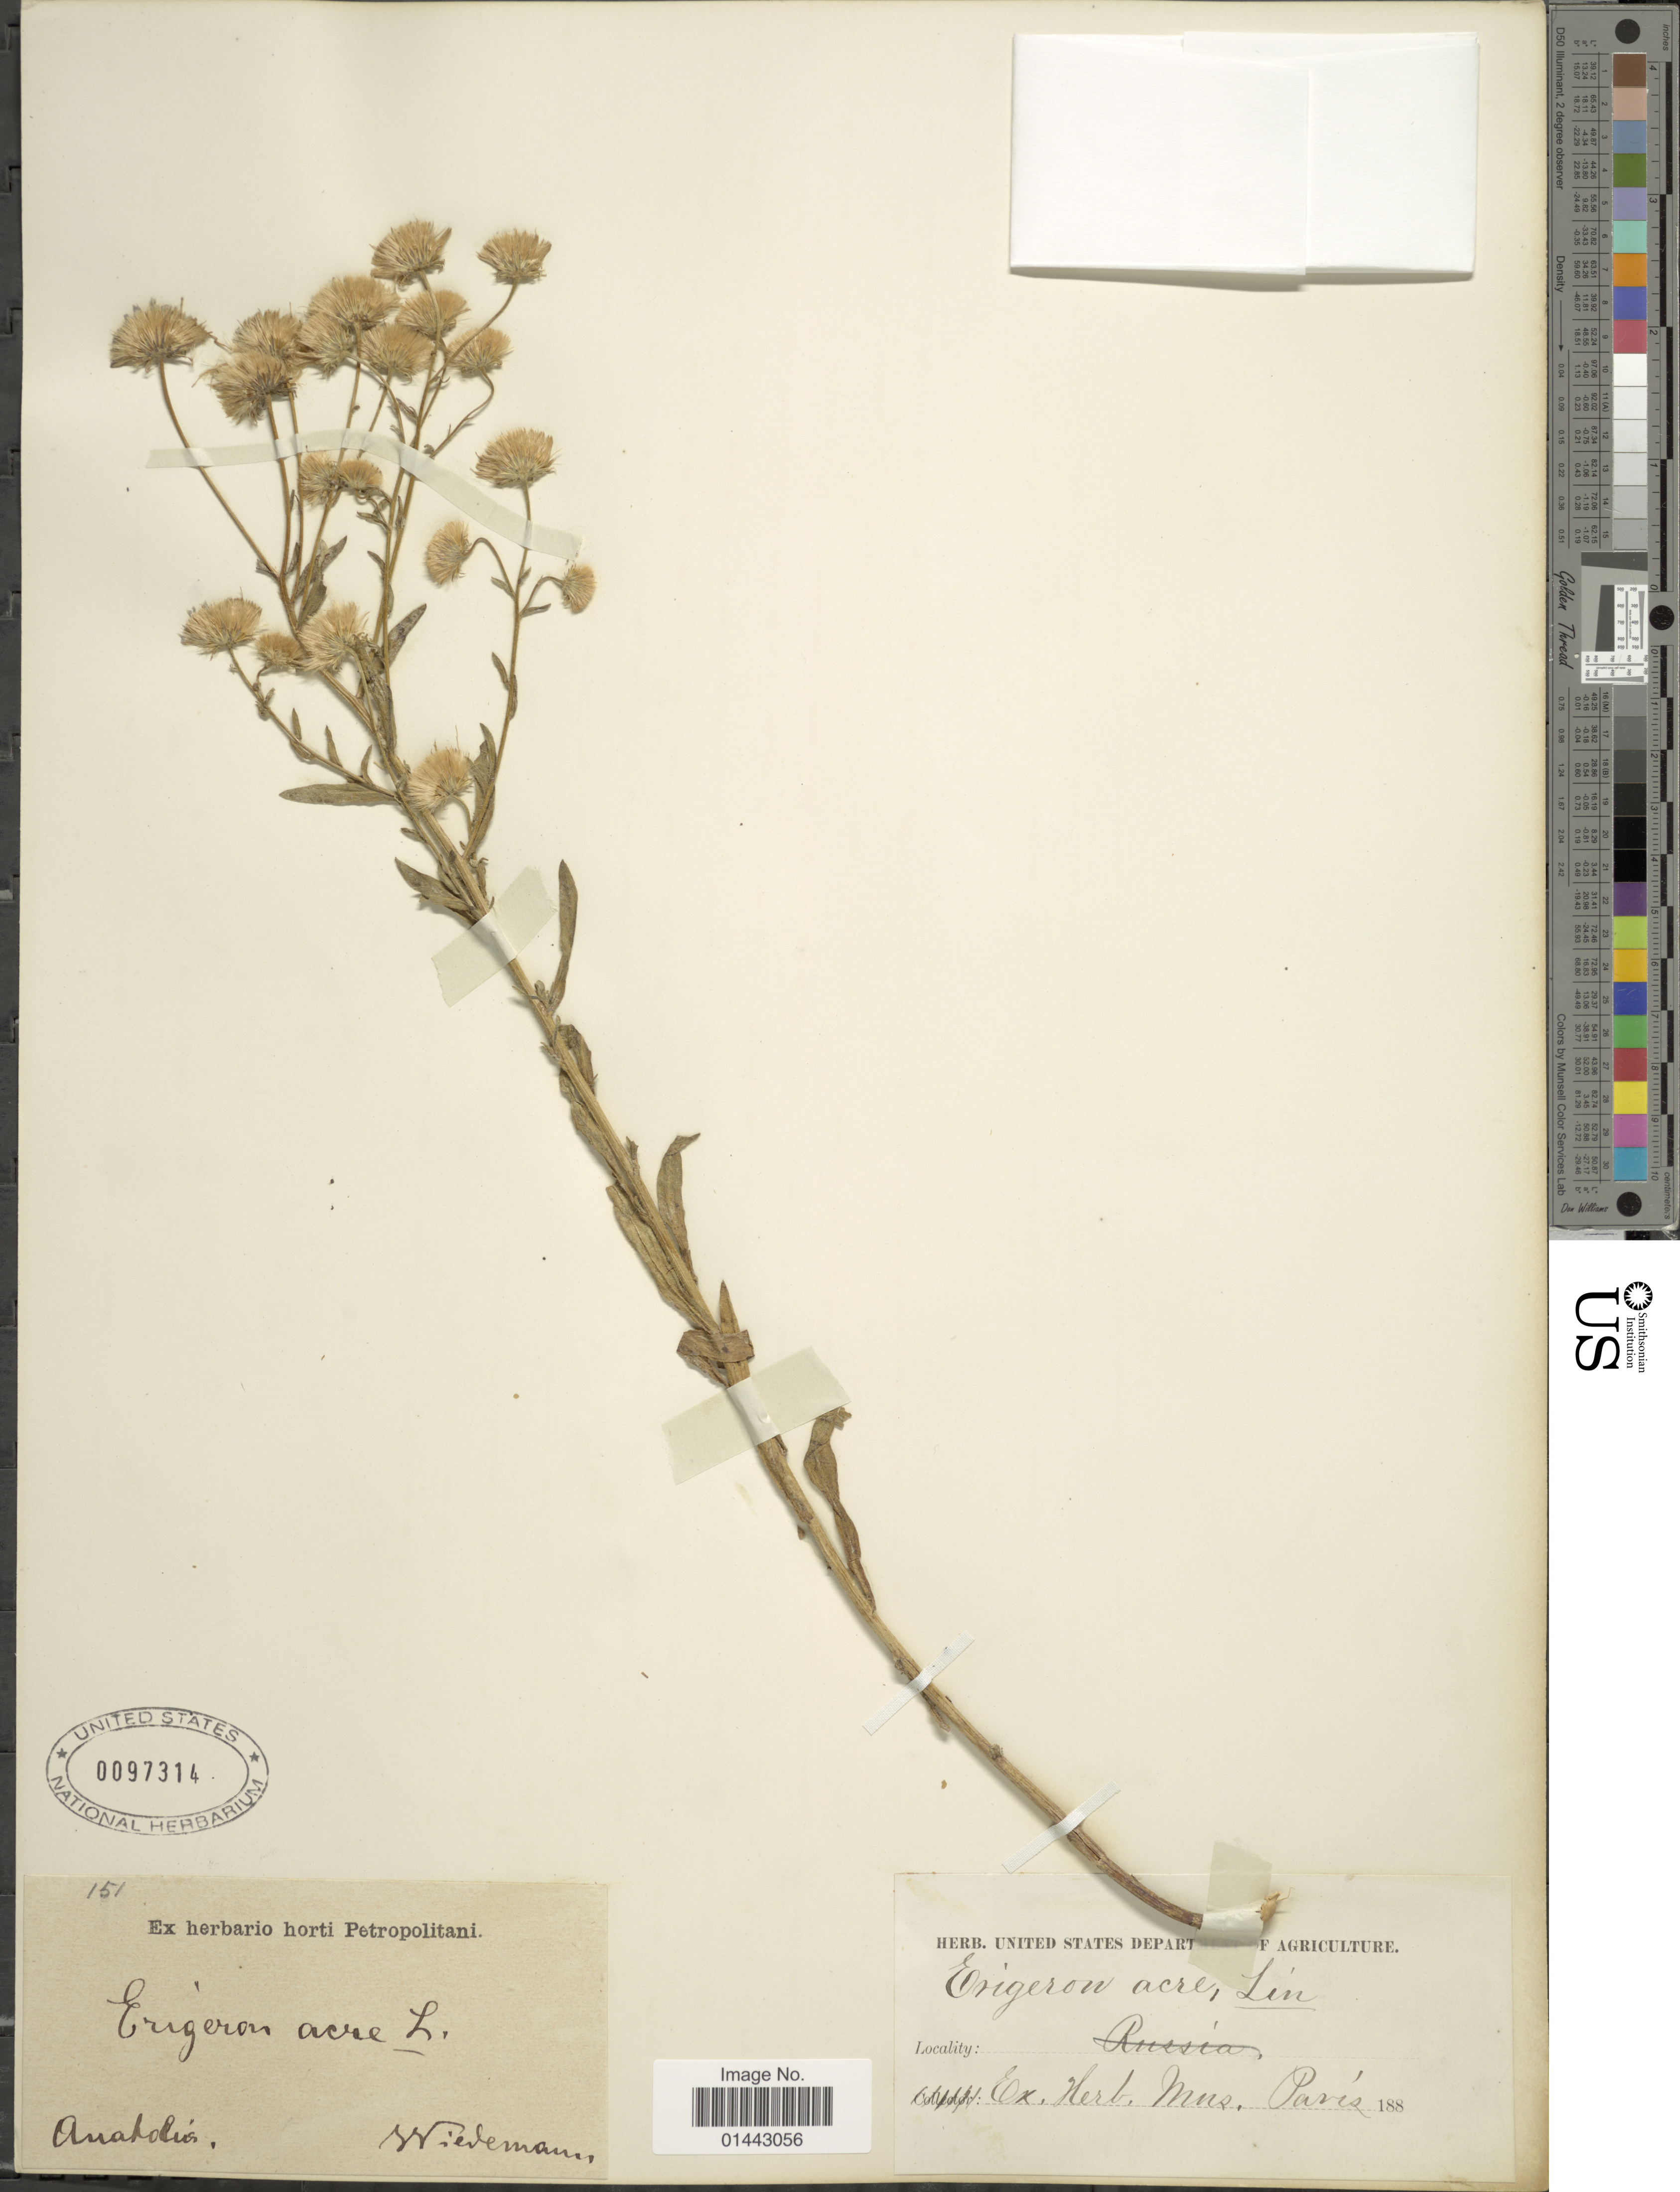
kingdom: Plantae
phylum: Tracheophyta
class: Magnoliopsida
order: Asterales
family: Asteraceae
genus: Erigeron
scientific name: Erigeron canadensis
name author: L.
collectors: -. Wiedermann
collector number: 151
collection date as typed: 188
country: Turkey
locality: Anatolia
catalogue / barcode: US 97314